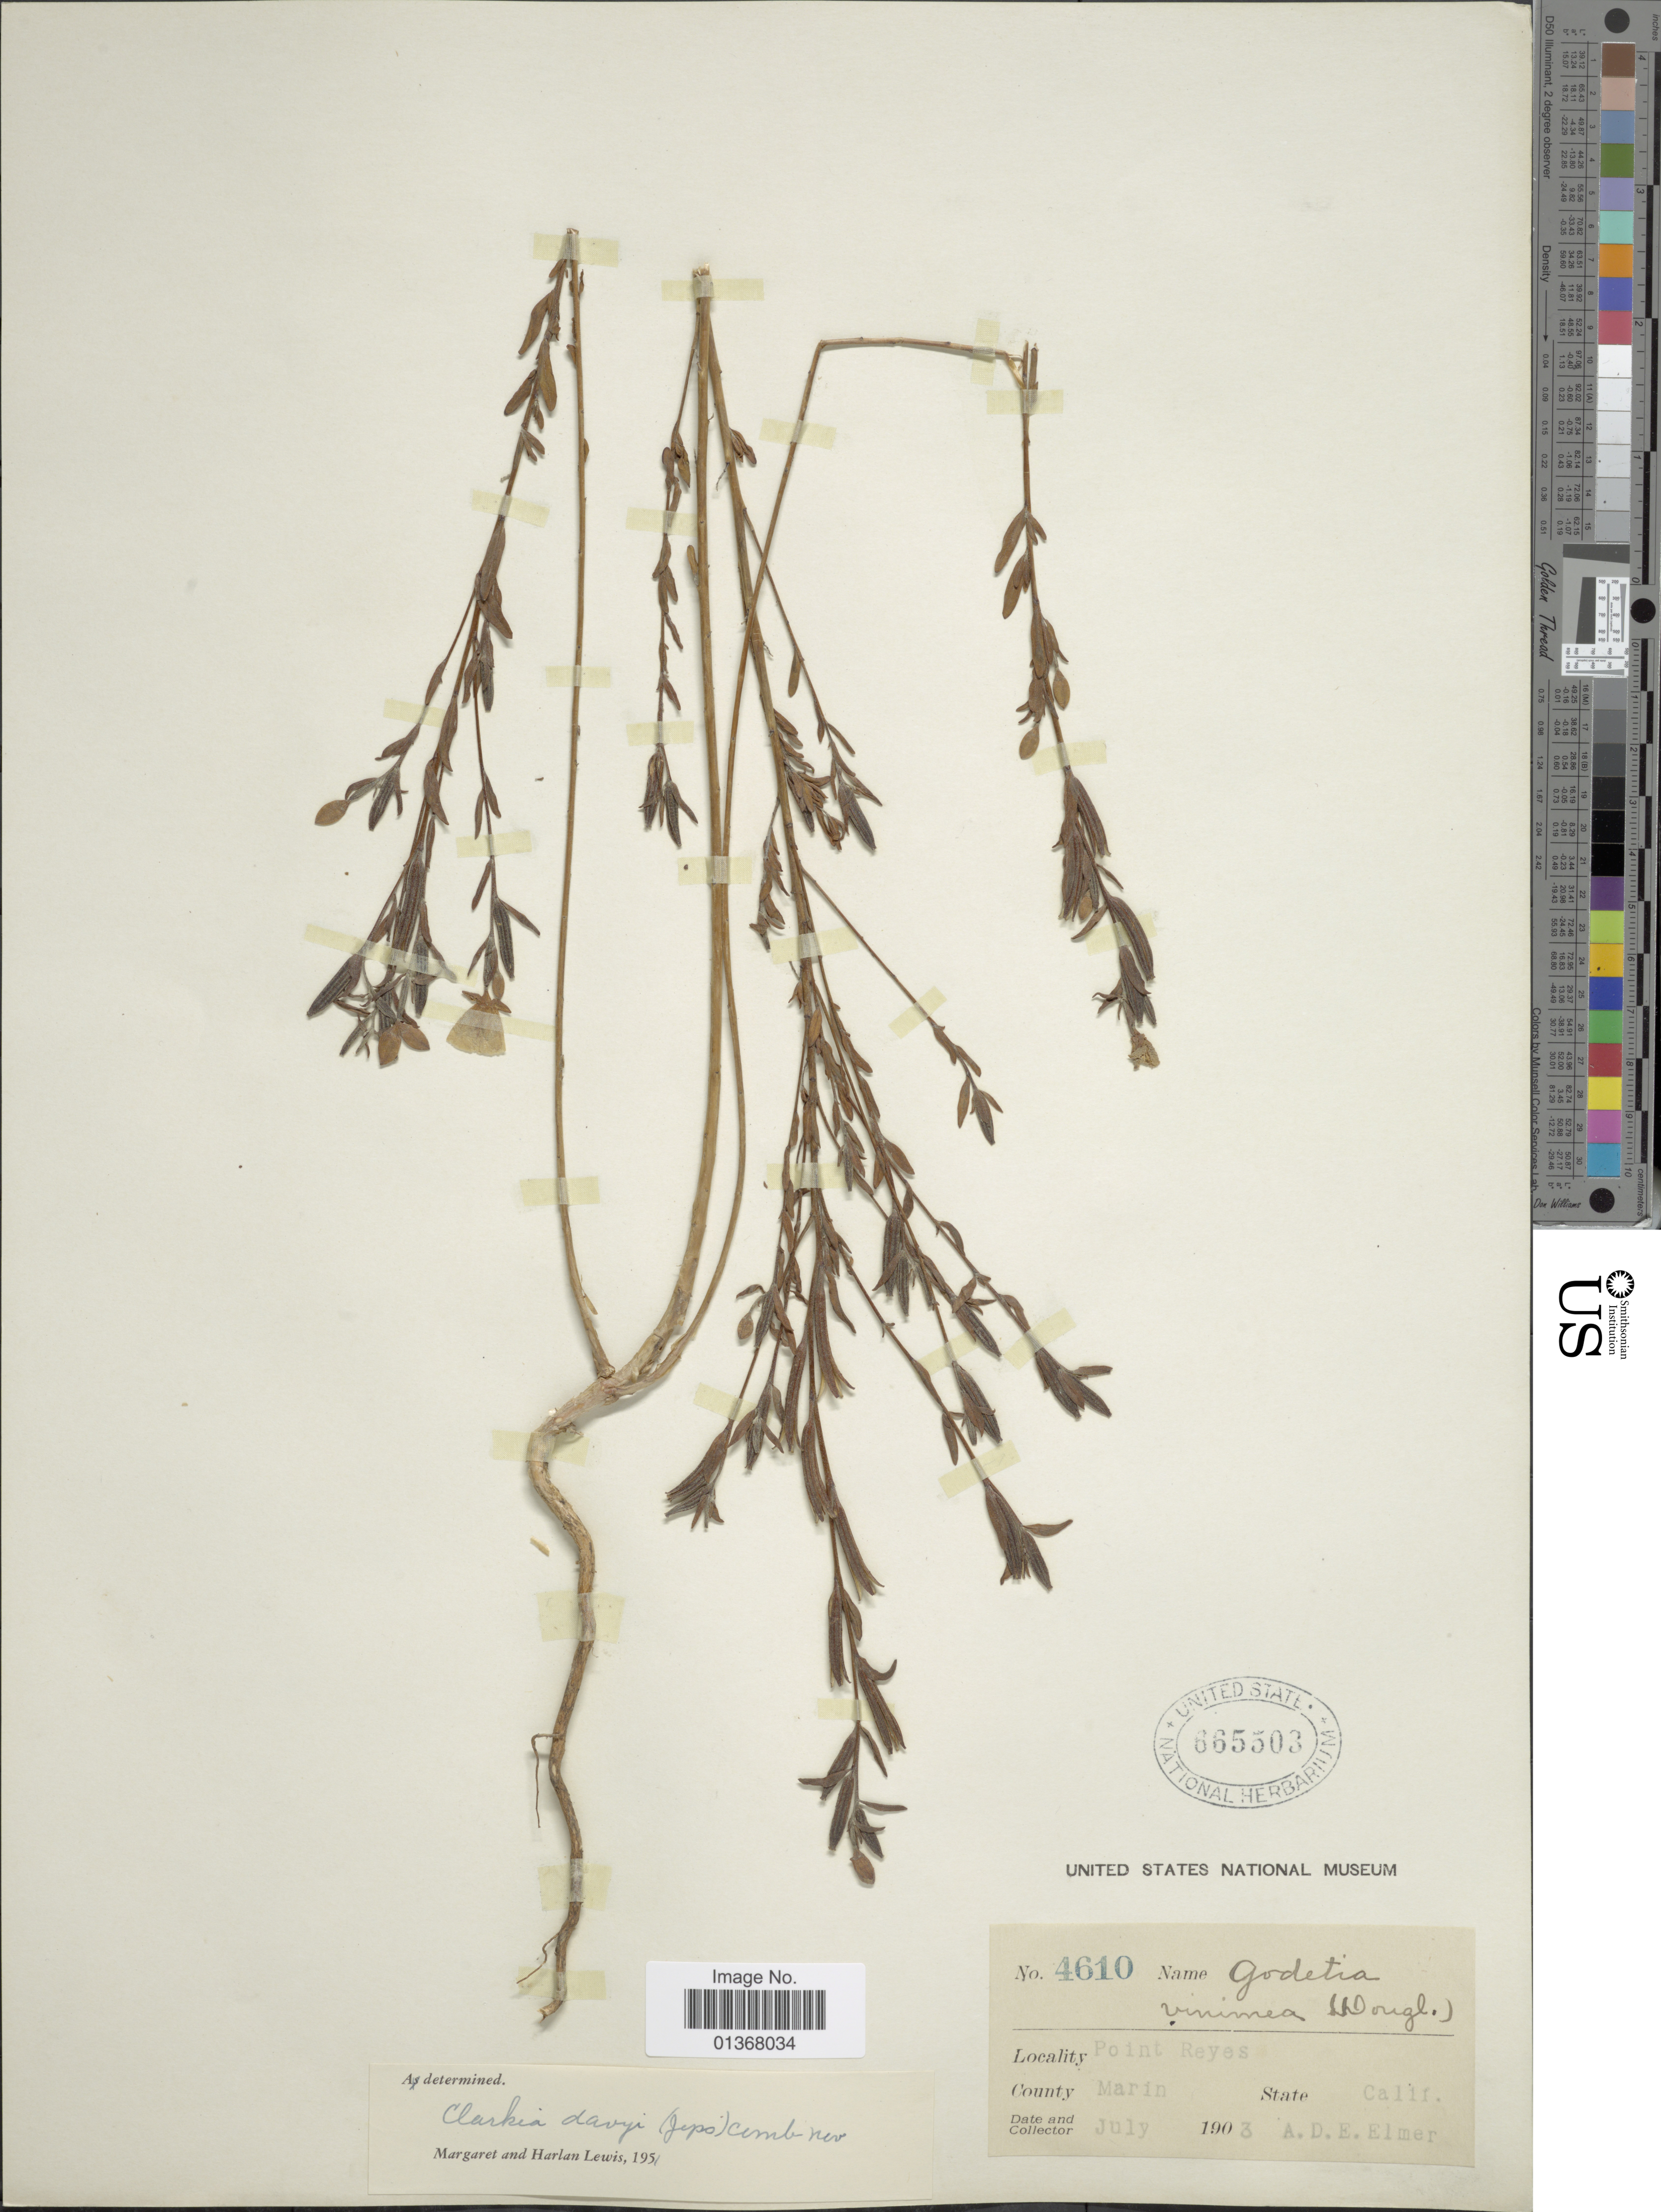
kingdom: Plantae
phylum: Tracheophyta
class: Magnoliopsida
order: Myrtales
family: Onagraceae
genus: Clarkia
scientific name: Clarkia davyi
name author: (Jeps.) F. H. Lewis & M.E. Lewis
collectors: A. D. E. Elmer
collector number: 4610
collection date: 1903-07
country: United States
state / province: California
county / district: Marin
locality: Point Reyes, County Marin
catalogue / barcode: US 665503